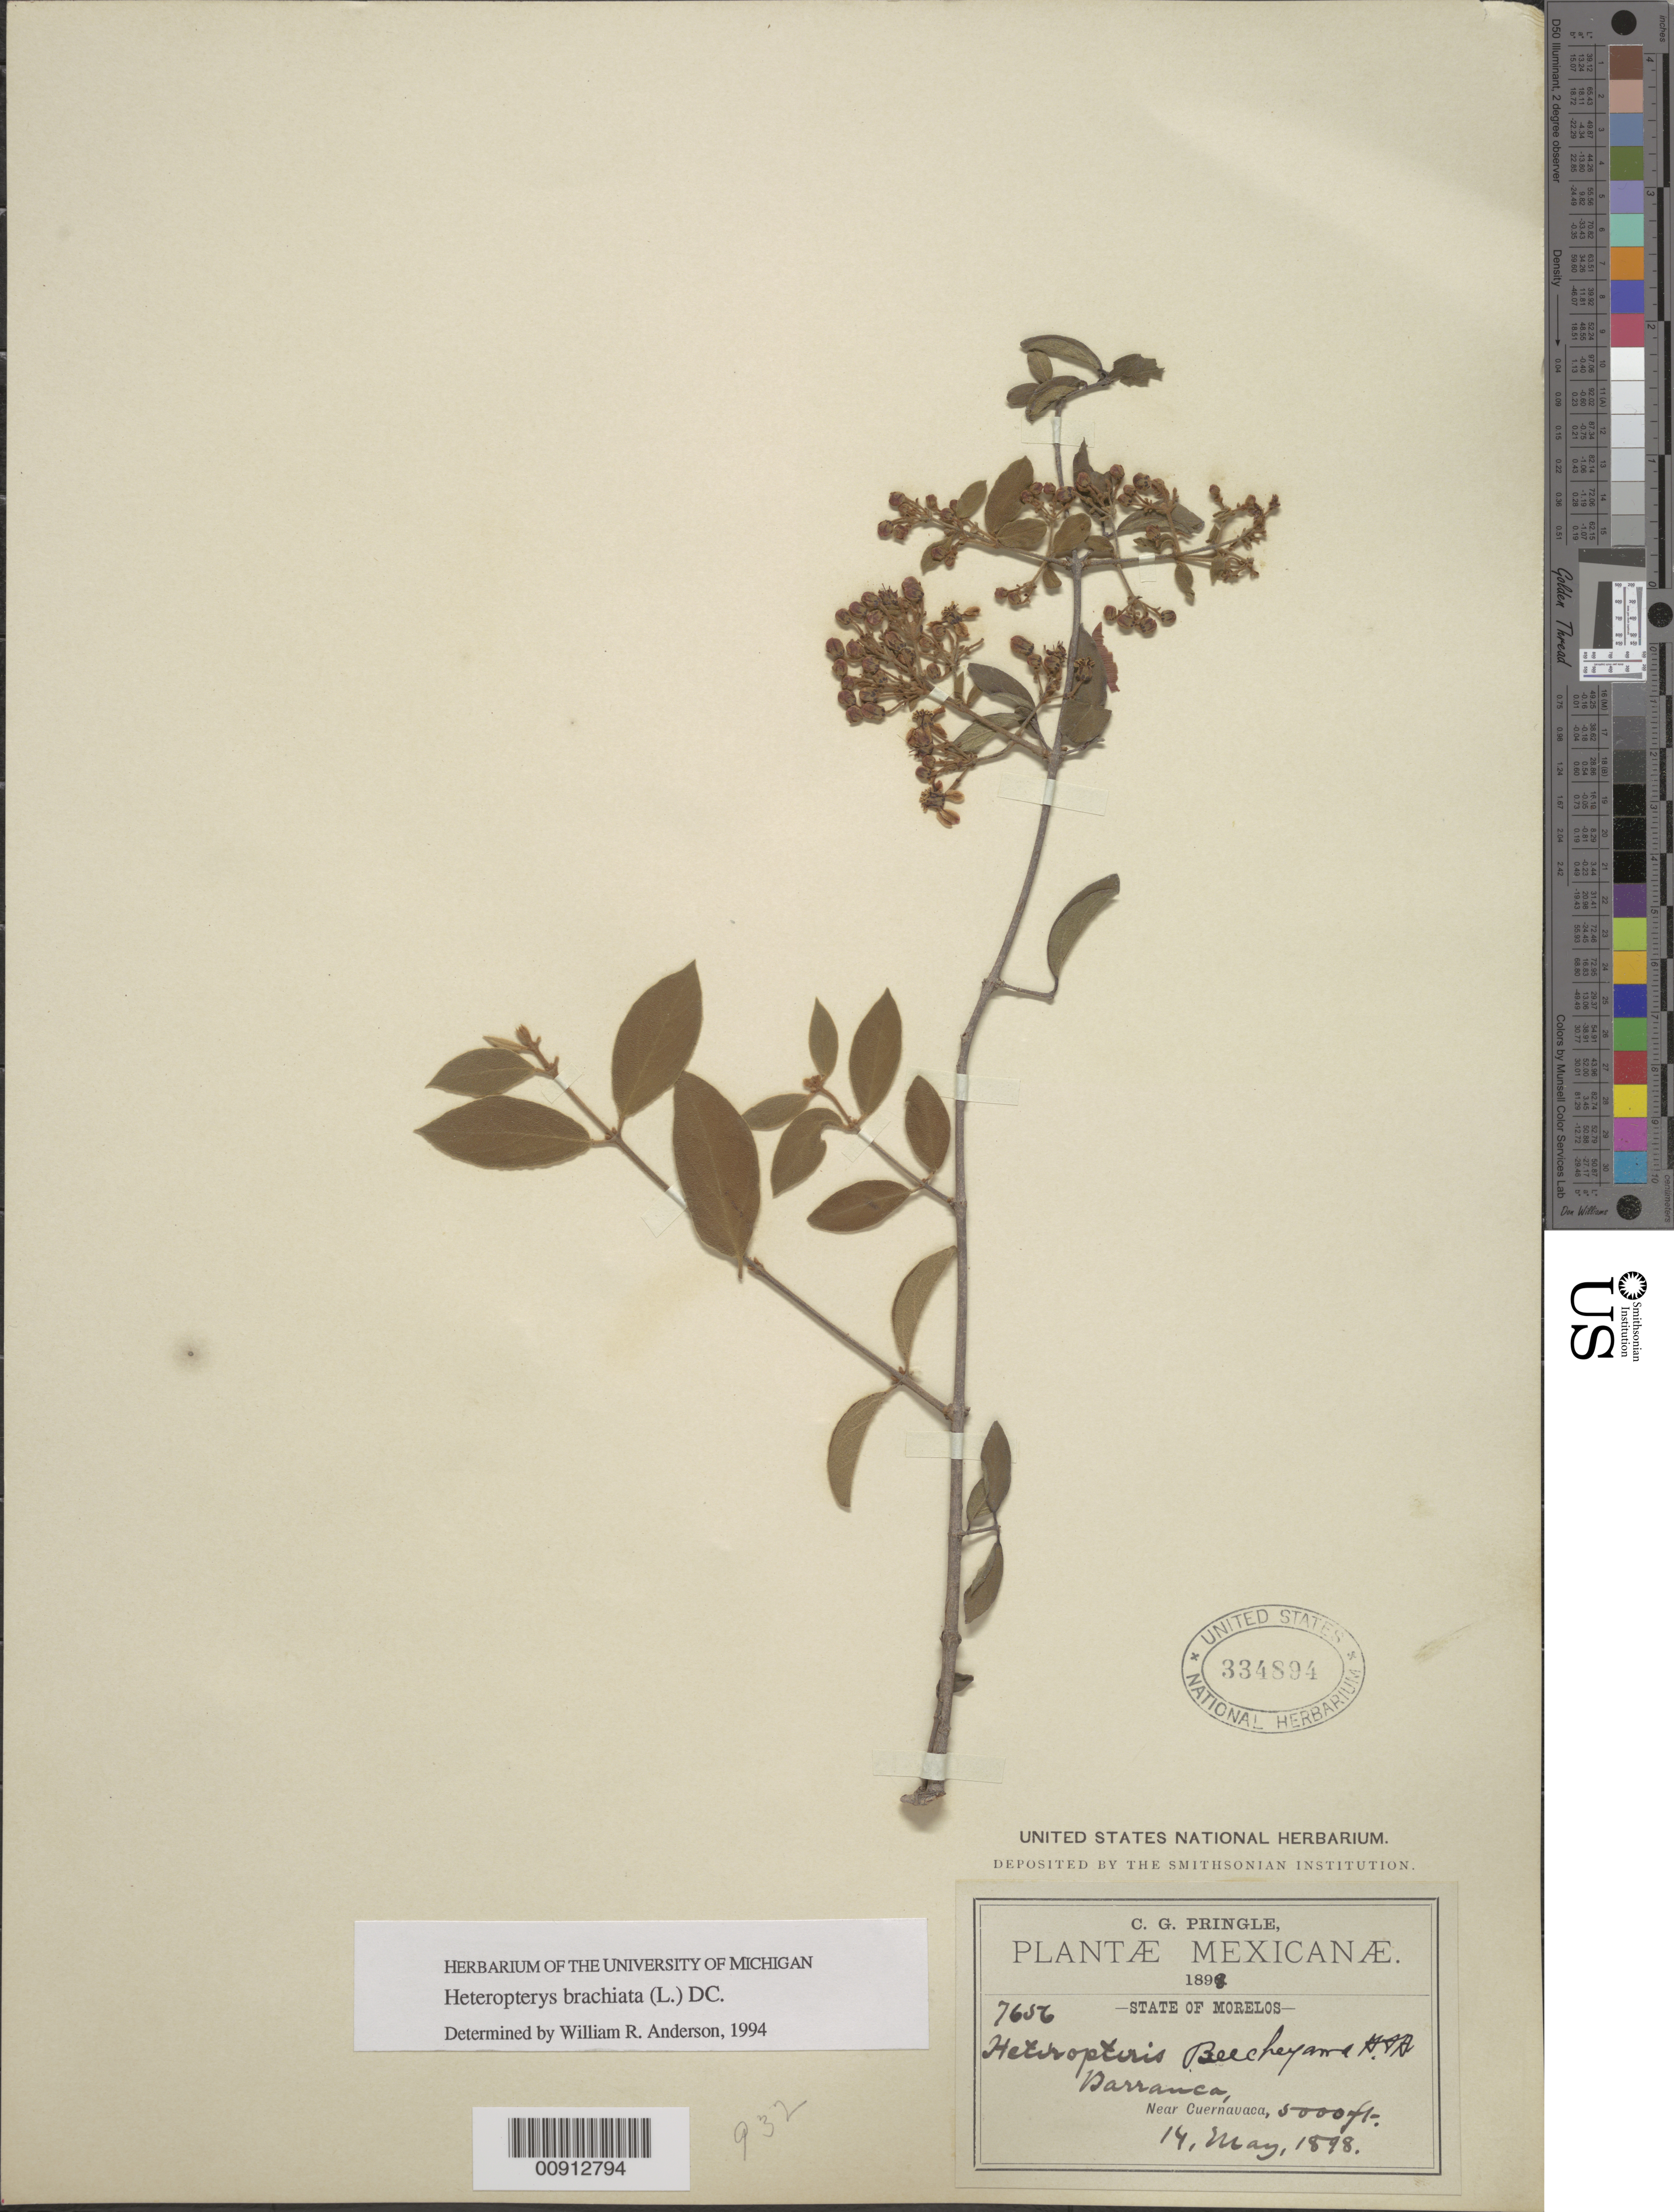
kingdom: Plantae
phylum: Tracheophyta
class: Magnoliopsida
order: Malpighiales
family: Malpighiaceae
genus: Heteropterys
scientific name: Heteropterys brachiata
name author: (L.) DC.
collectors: C. G. Pringle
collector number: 7656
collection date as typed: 14 May 1898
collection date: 1898-05-14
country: Mexico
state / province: Morelos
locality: Near Cuernavaca, State of Morelos.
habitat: Barranca.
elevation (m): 1524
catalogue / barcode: US 334894